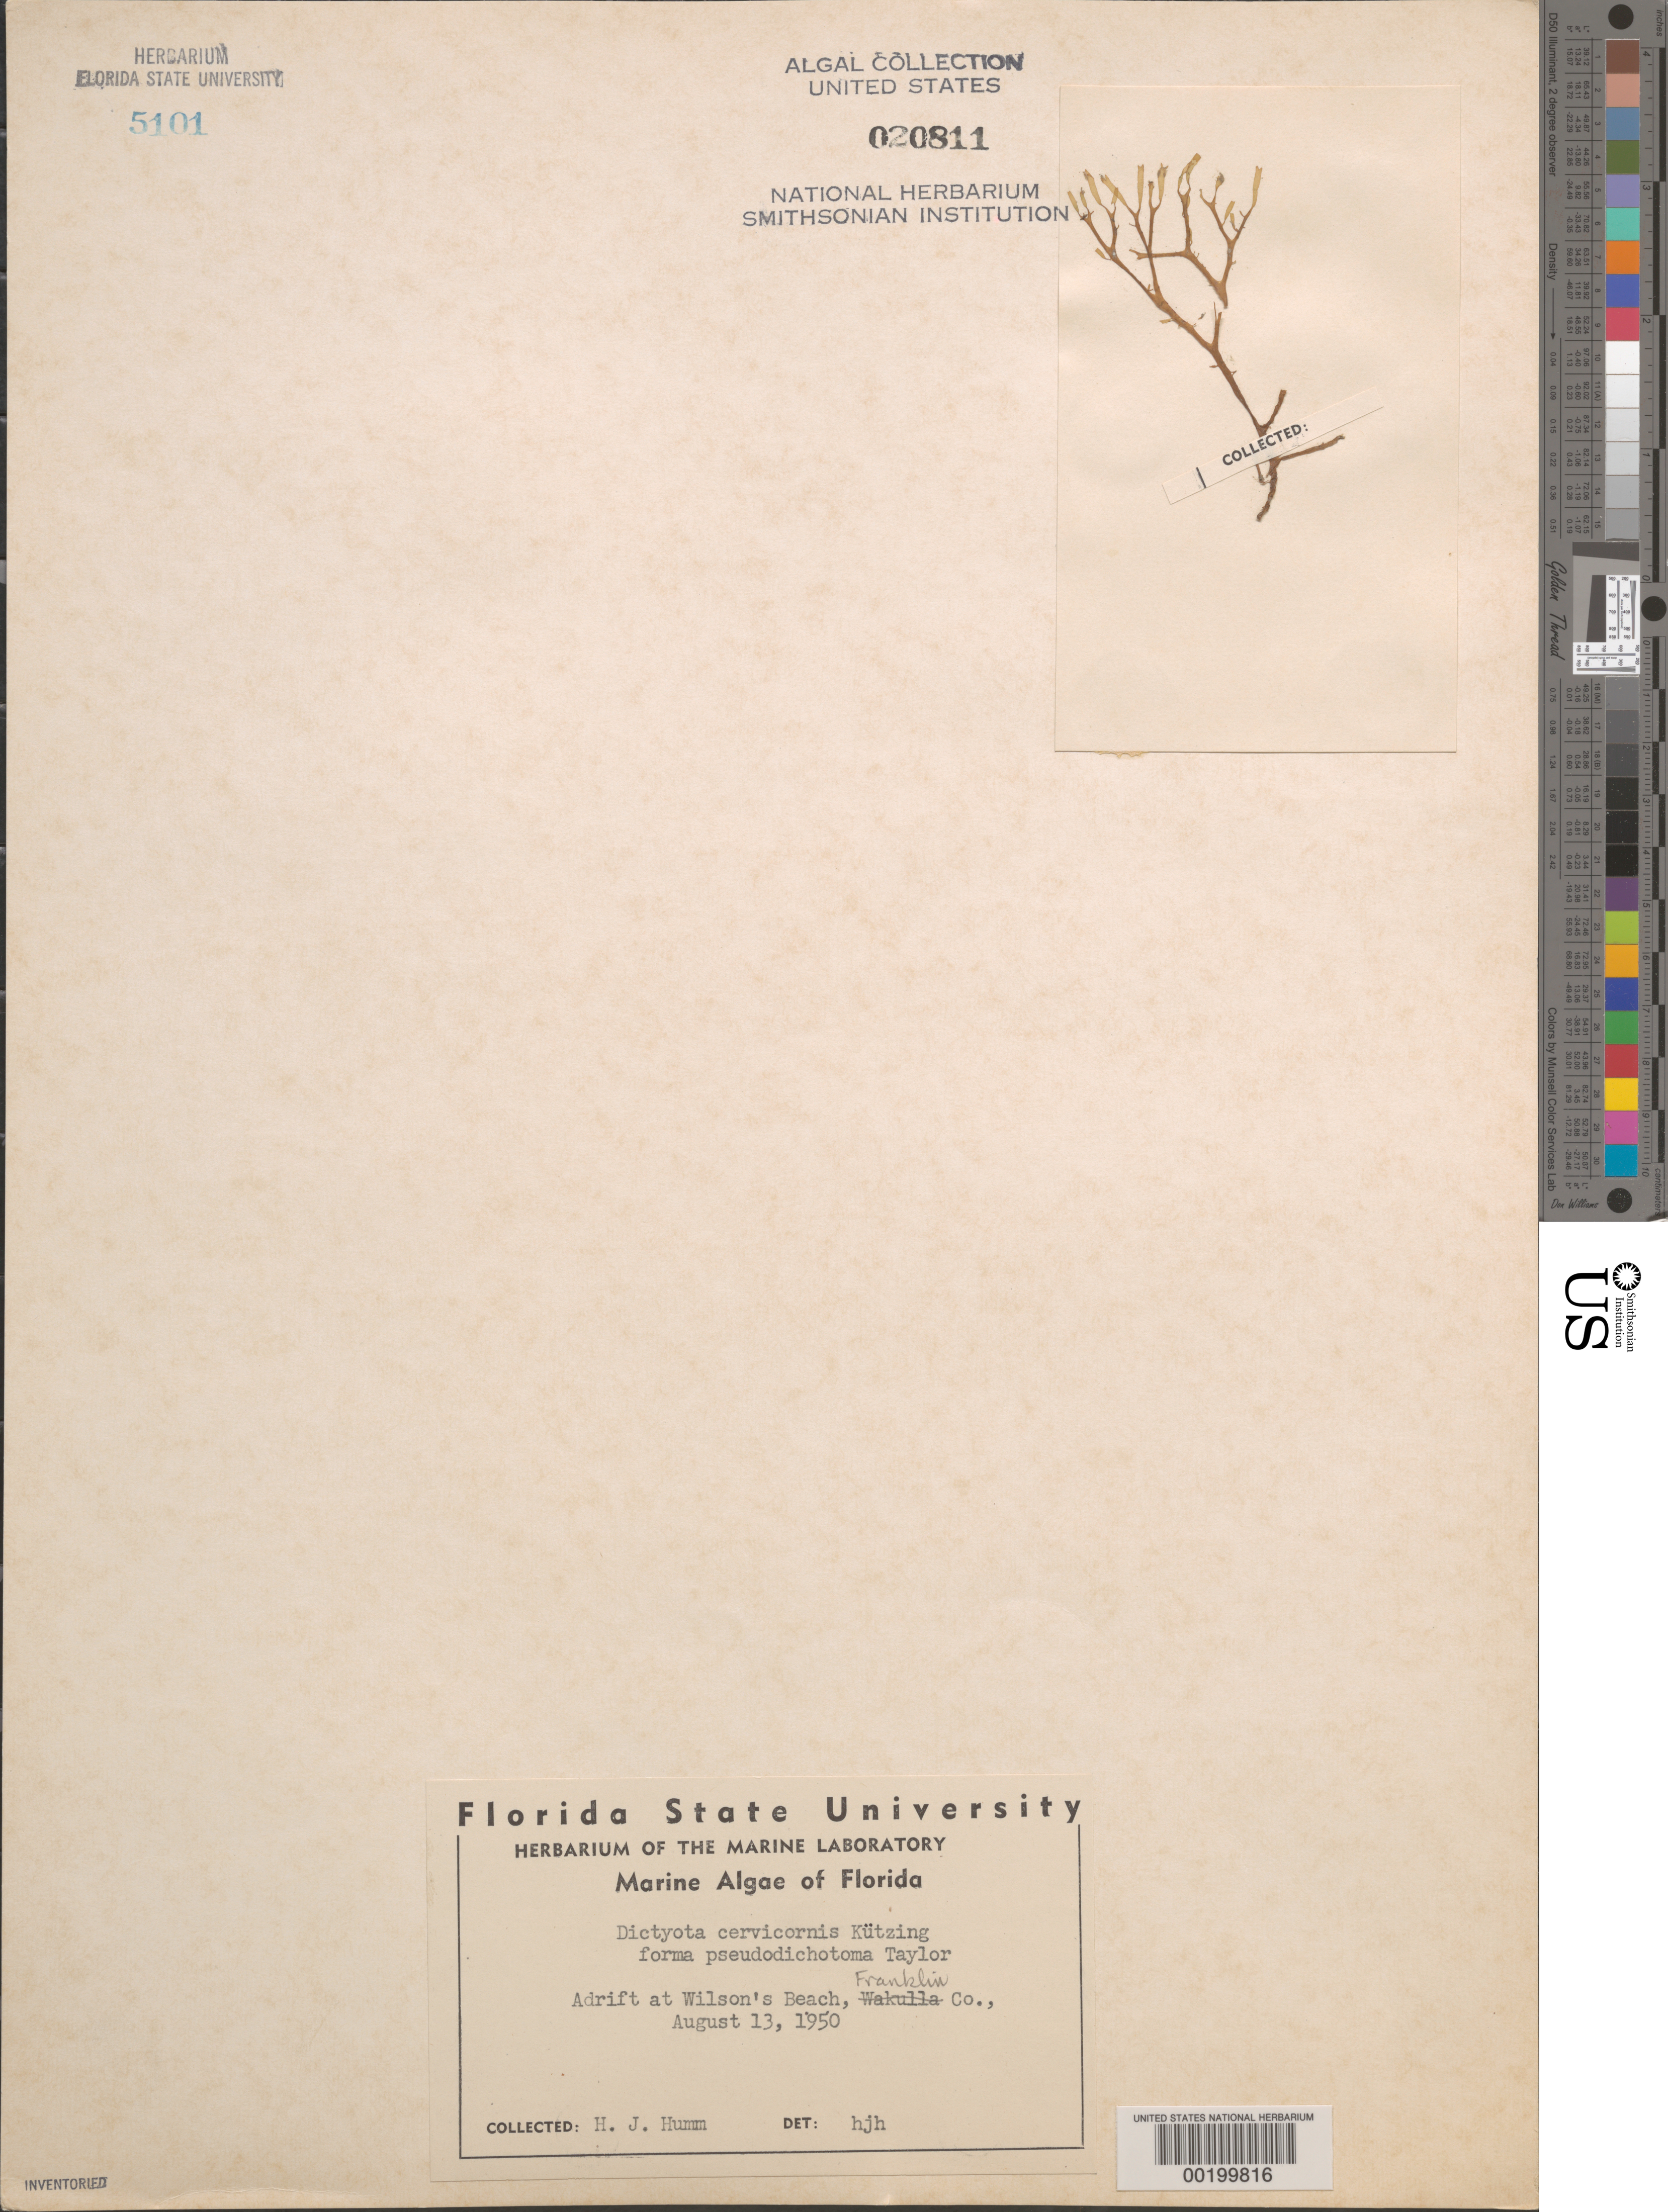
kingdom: Chromista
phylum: Ochrophyta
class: Phaeophyceae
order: Dictyotales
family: Dictyotaceae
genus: Dictyota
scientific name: Dictyota cervicornis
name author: Kütz.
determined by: Humm, Harold J.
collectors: H. J. Humm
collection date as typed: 13 Aug 1950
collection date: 1950-08-13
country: United States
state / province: Florida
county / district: Franklin County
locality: Wilson's Beach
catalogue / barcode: US 20811